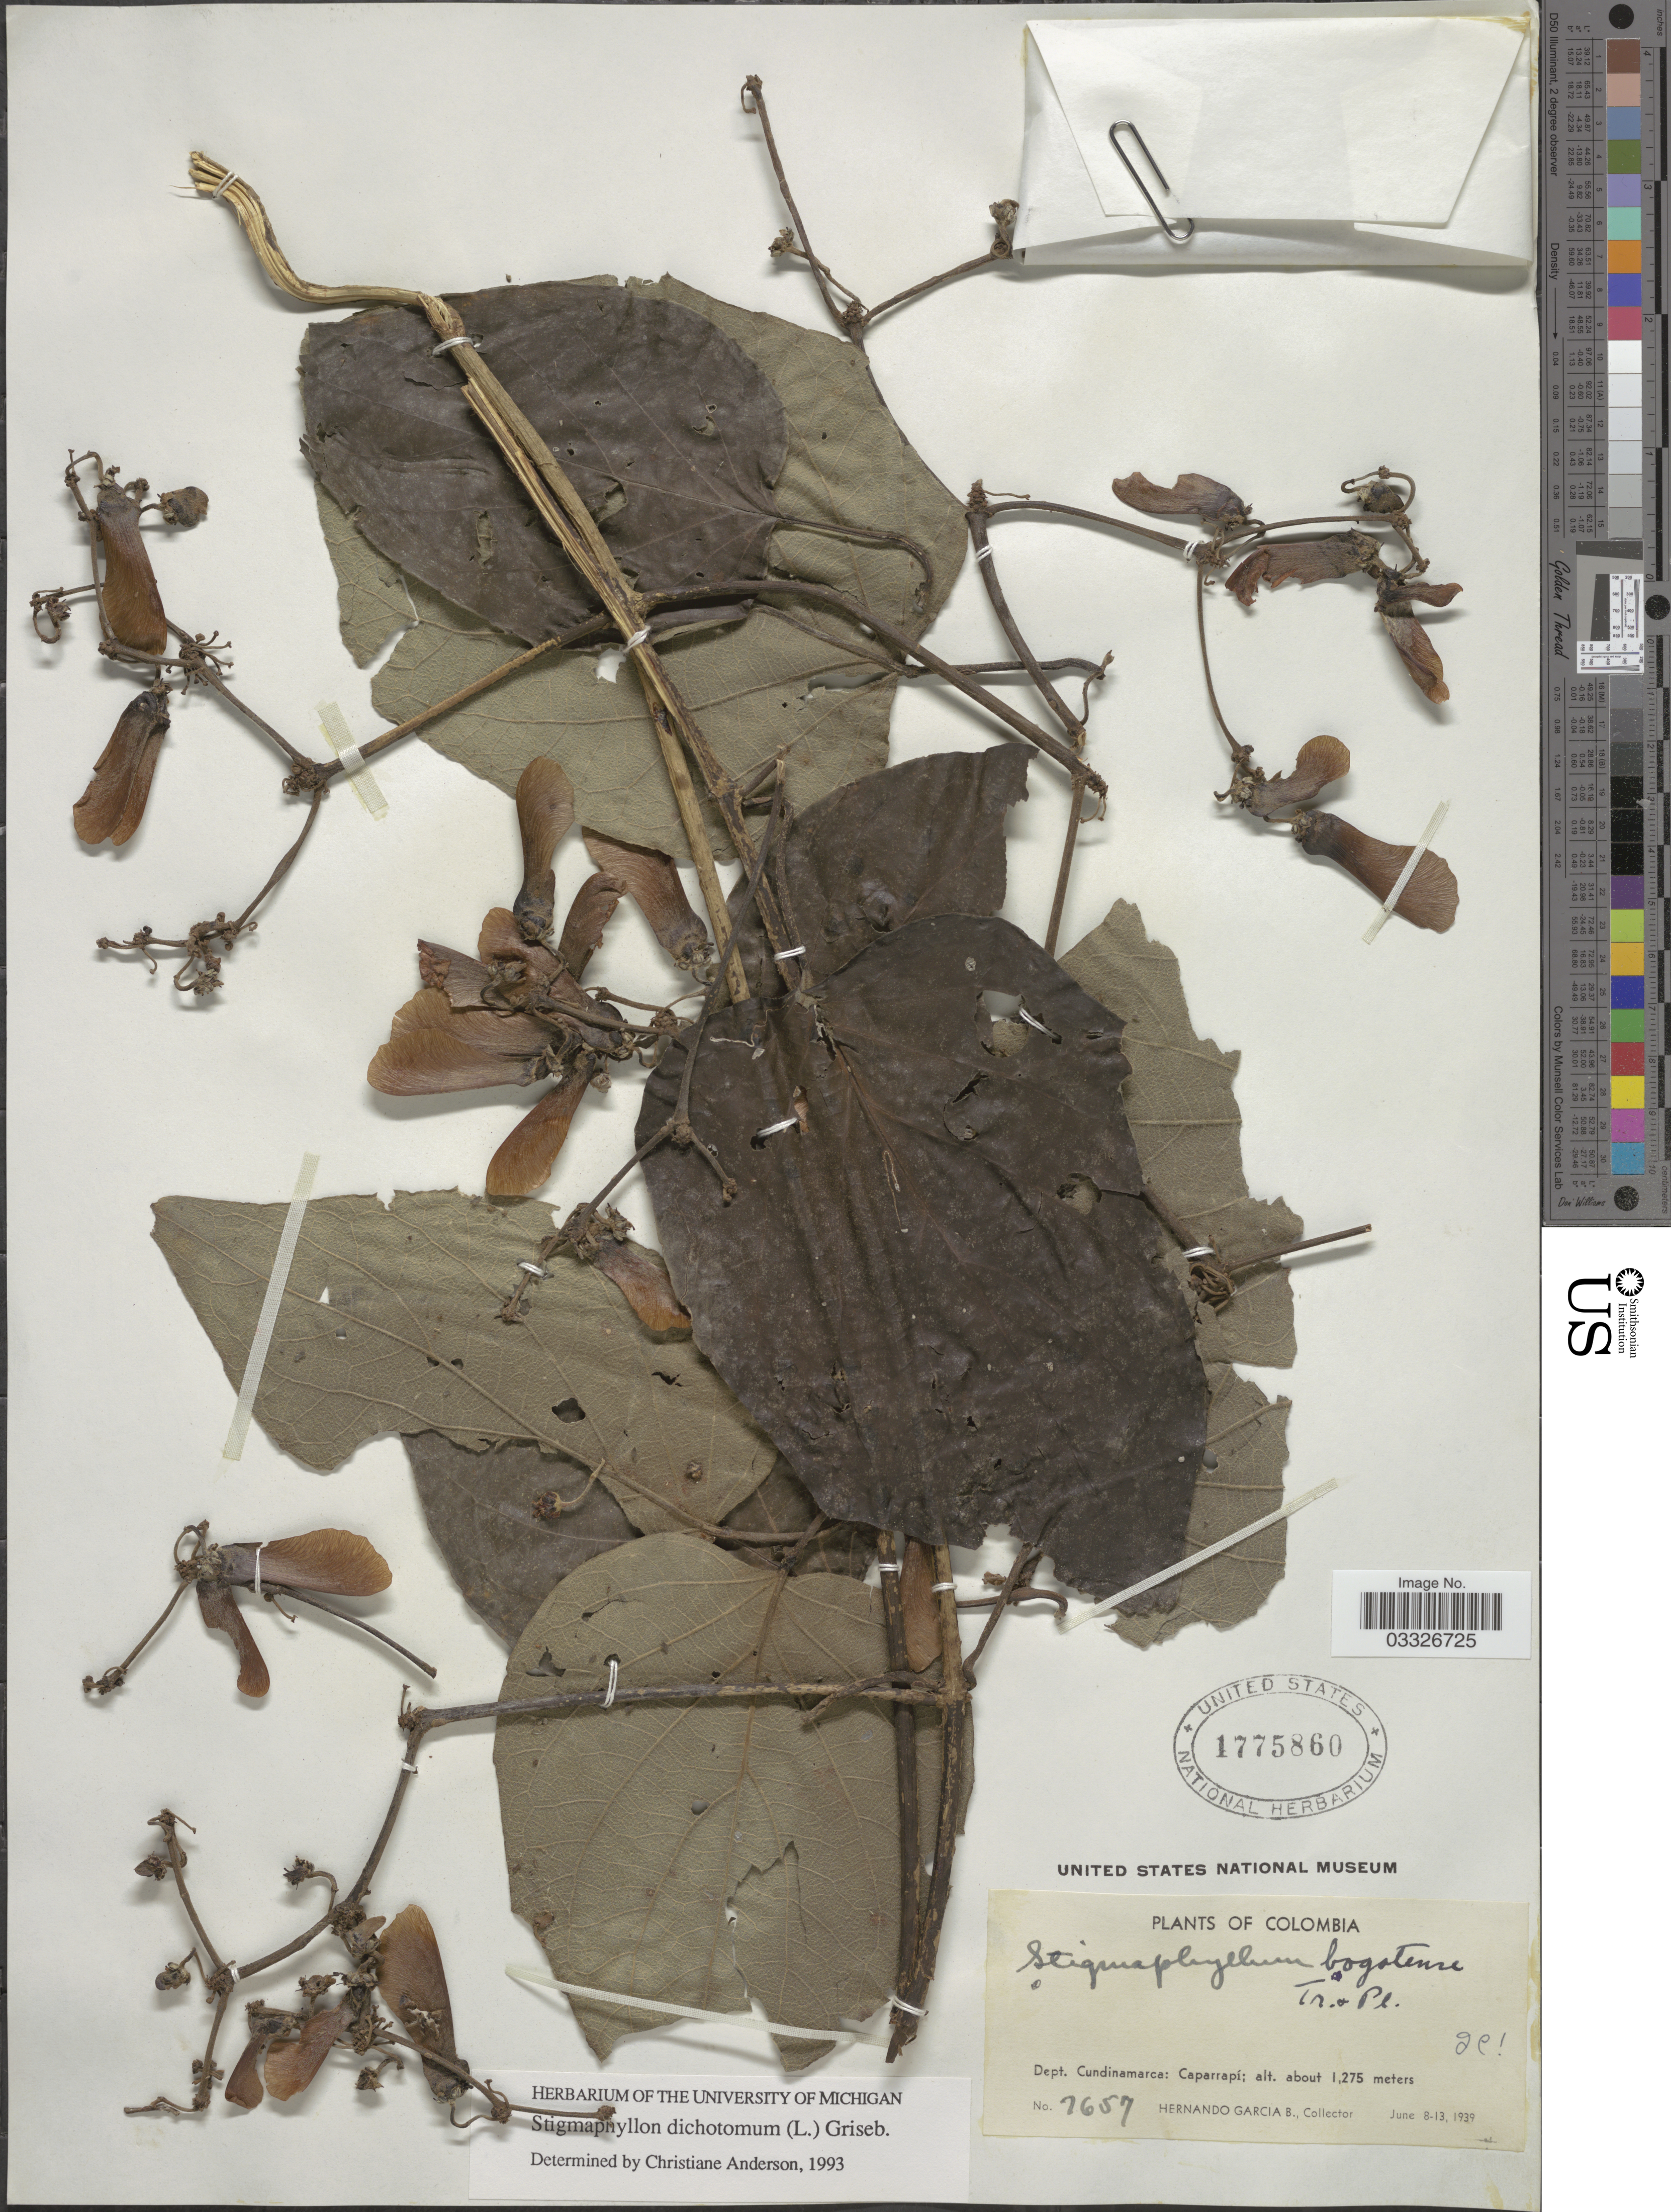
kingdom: Plantae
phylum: Tracheophyta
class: Magnoliopsida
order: Malpighiales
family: Malpighiaceae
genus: Stigmaphyllon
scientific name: Stigmaphyllon dichotomum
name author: Griseb.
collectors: H. García Barriga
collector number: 2657*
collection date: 1939-06-08/1939-06-13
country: Colombia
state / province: Cundinamarca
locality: Dept. Cundinamarca: Caparrapí.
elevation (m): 1275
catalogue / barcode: US 1775860